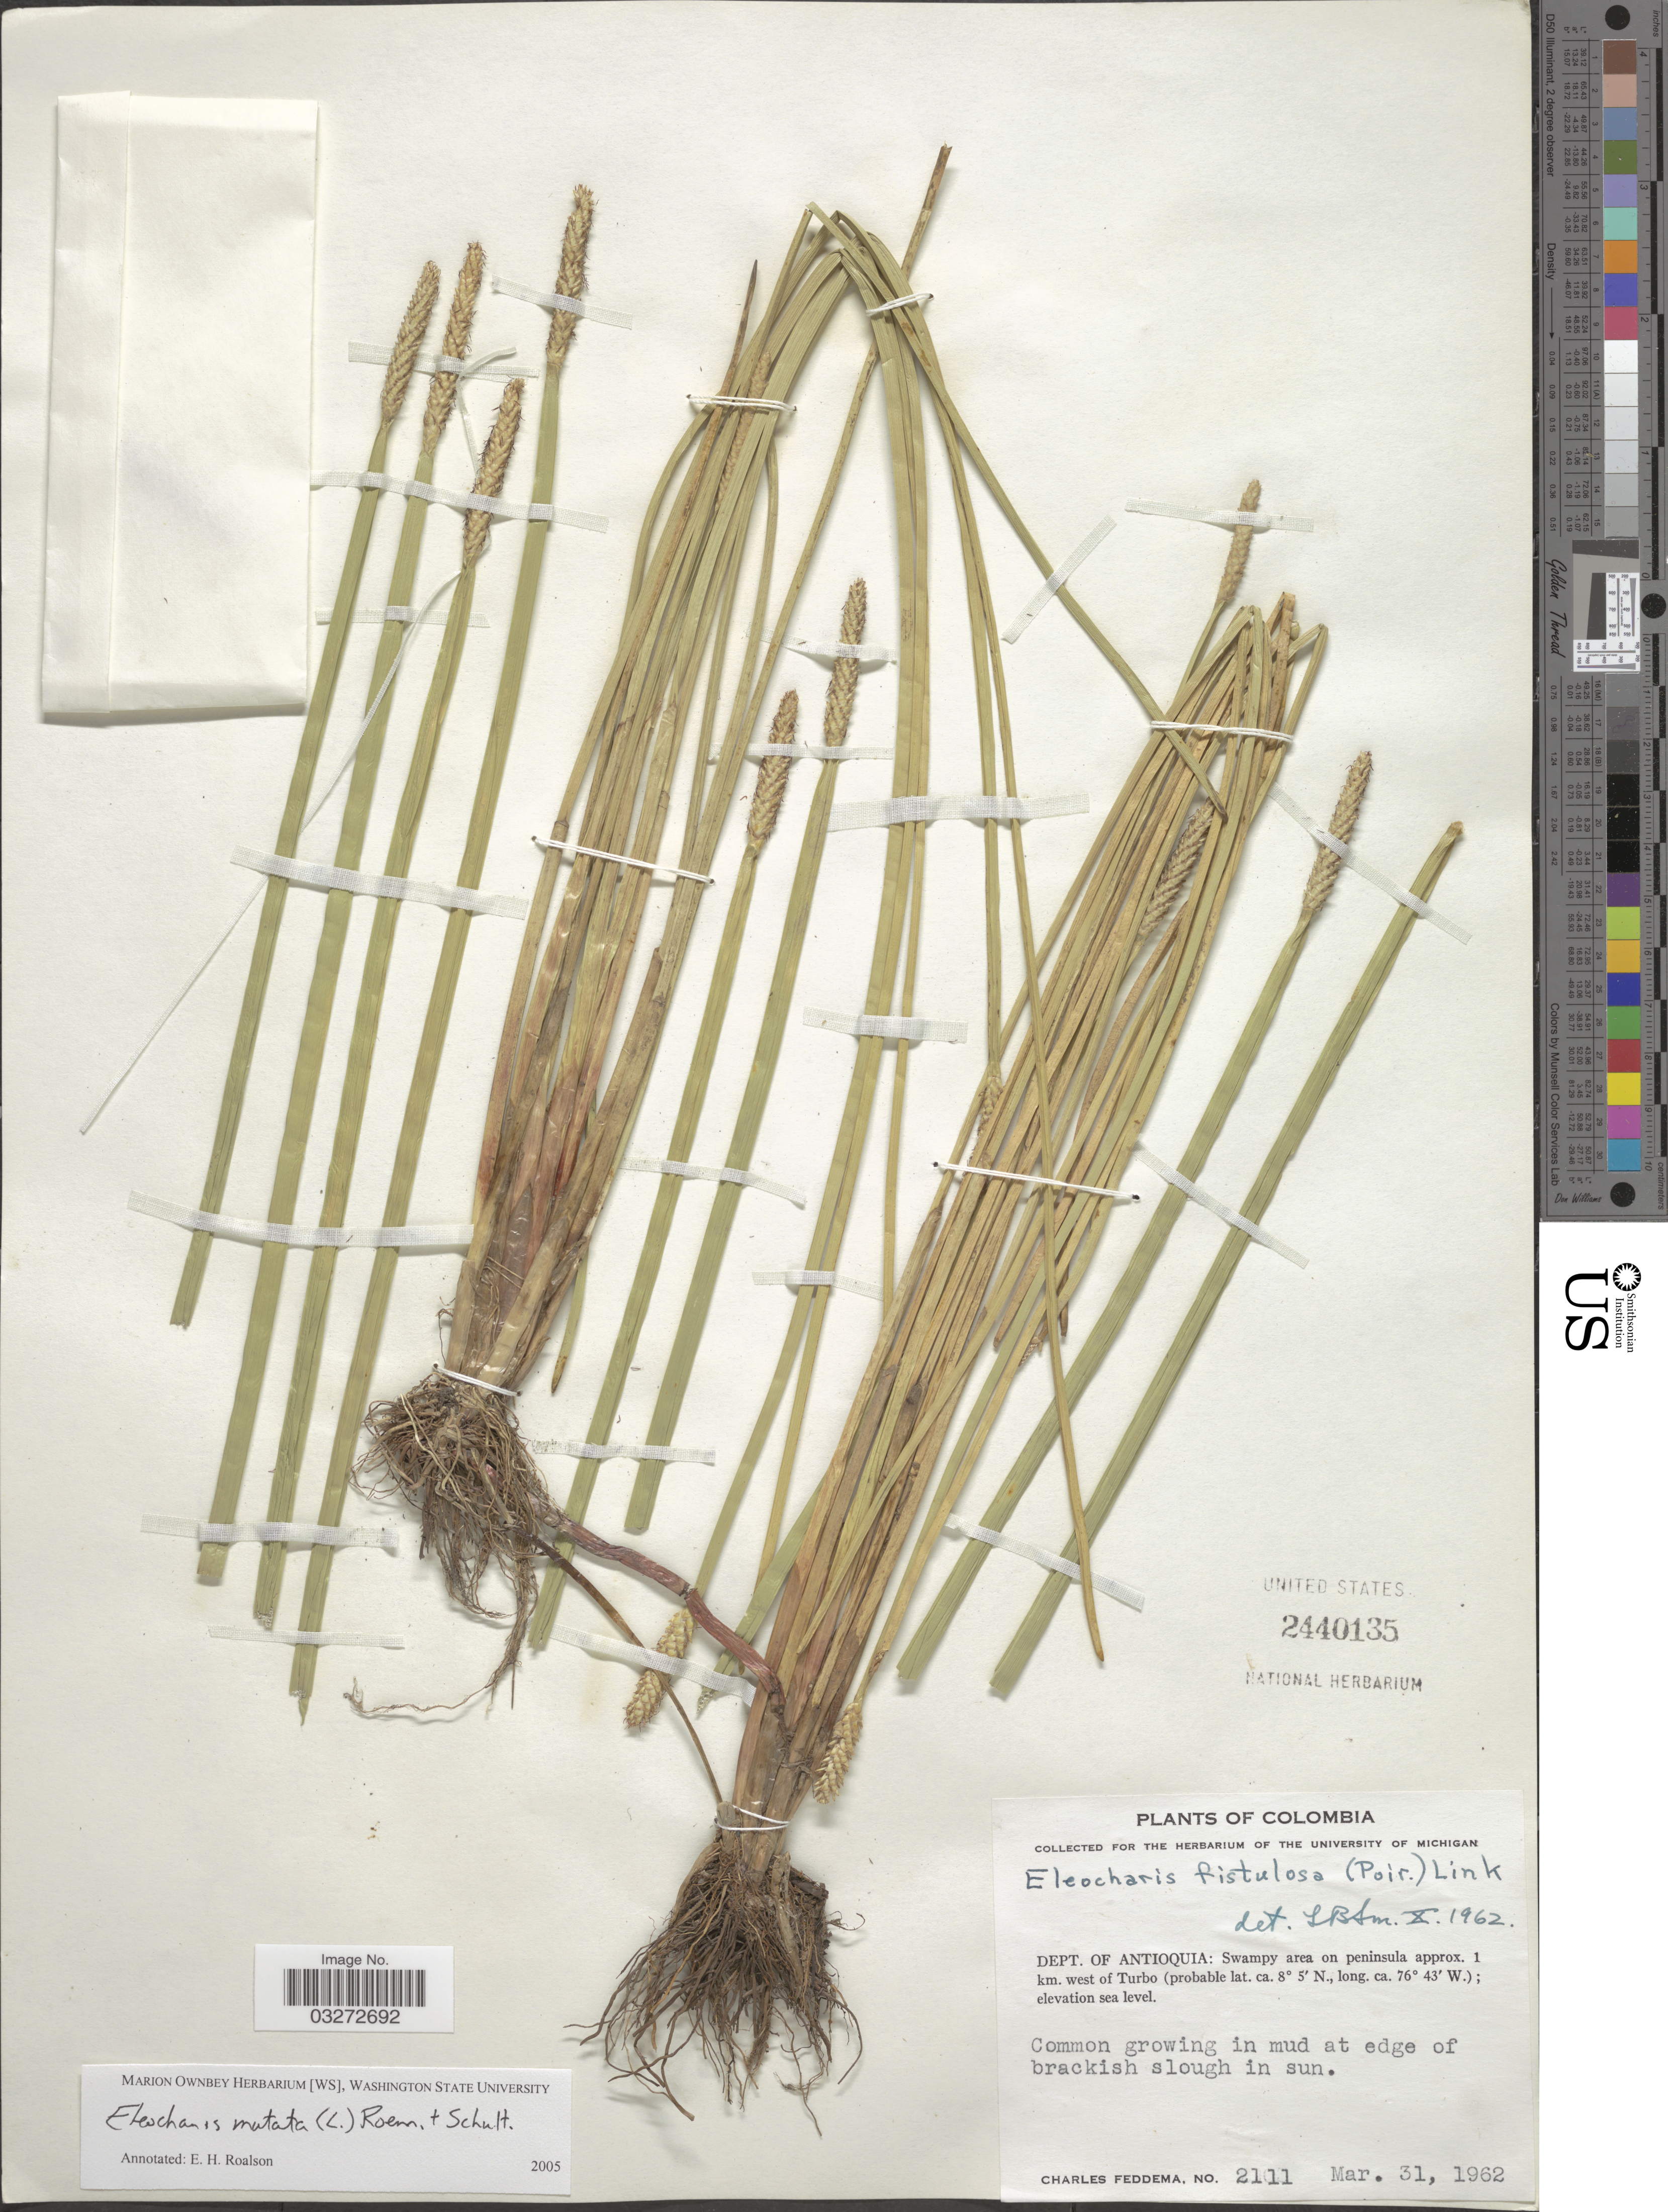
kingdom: Plantae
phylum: Tracheophyta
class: Liliopsida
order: Poales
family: Cyperaceae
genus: Eleocharis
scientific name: Eleocharis mutata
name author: (L.) Roem. & Schult.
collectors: C. Feddema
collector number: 2111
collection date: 1962-03-31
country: Colombia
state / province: Antioquia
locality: Dept. of Antioquia: Swampy area on peninsula approx. 1 km. west of Turbo.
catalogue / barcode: US 2440135